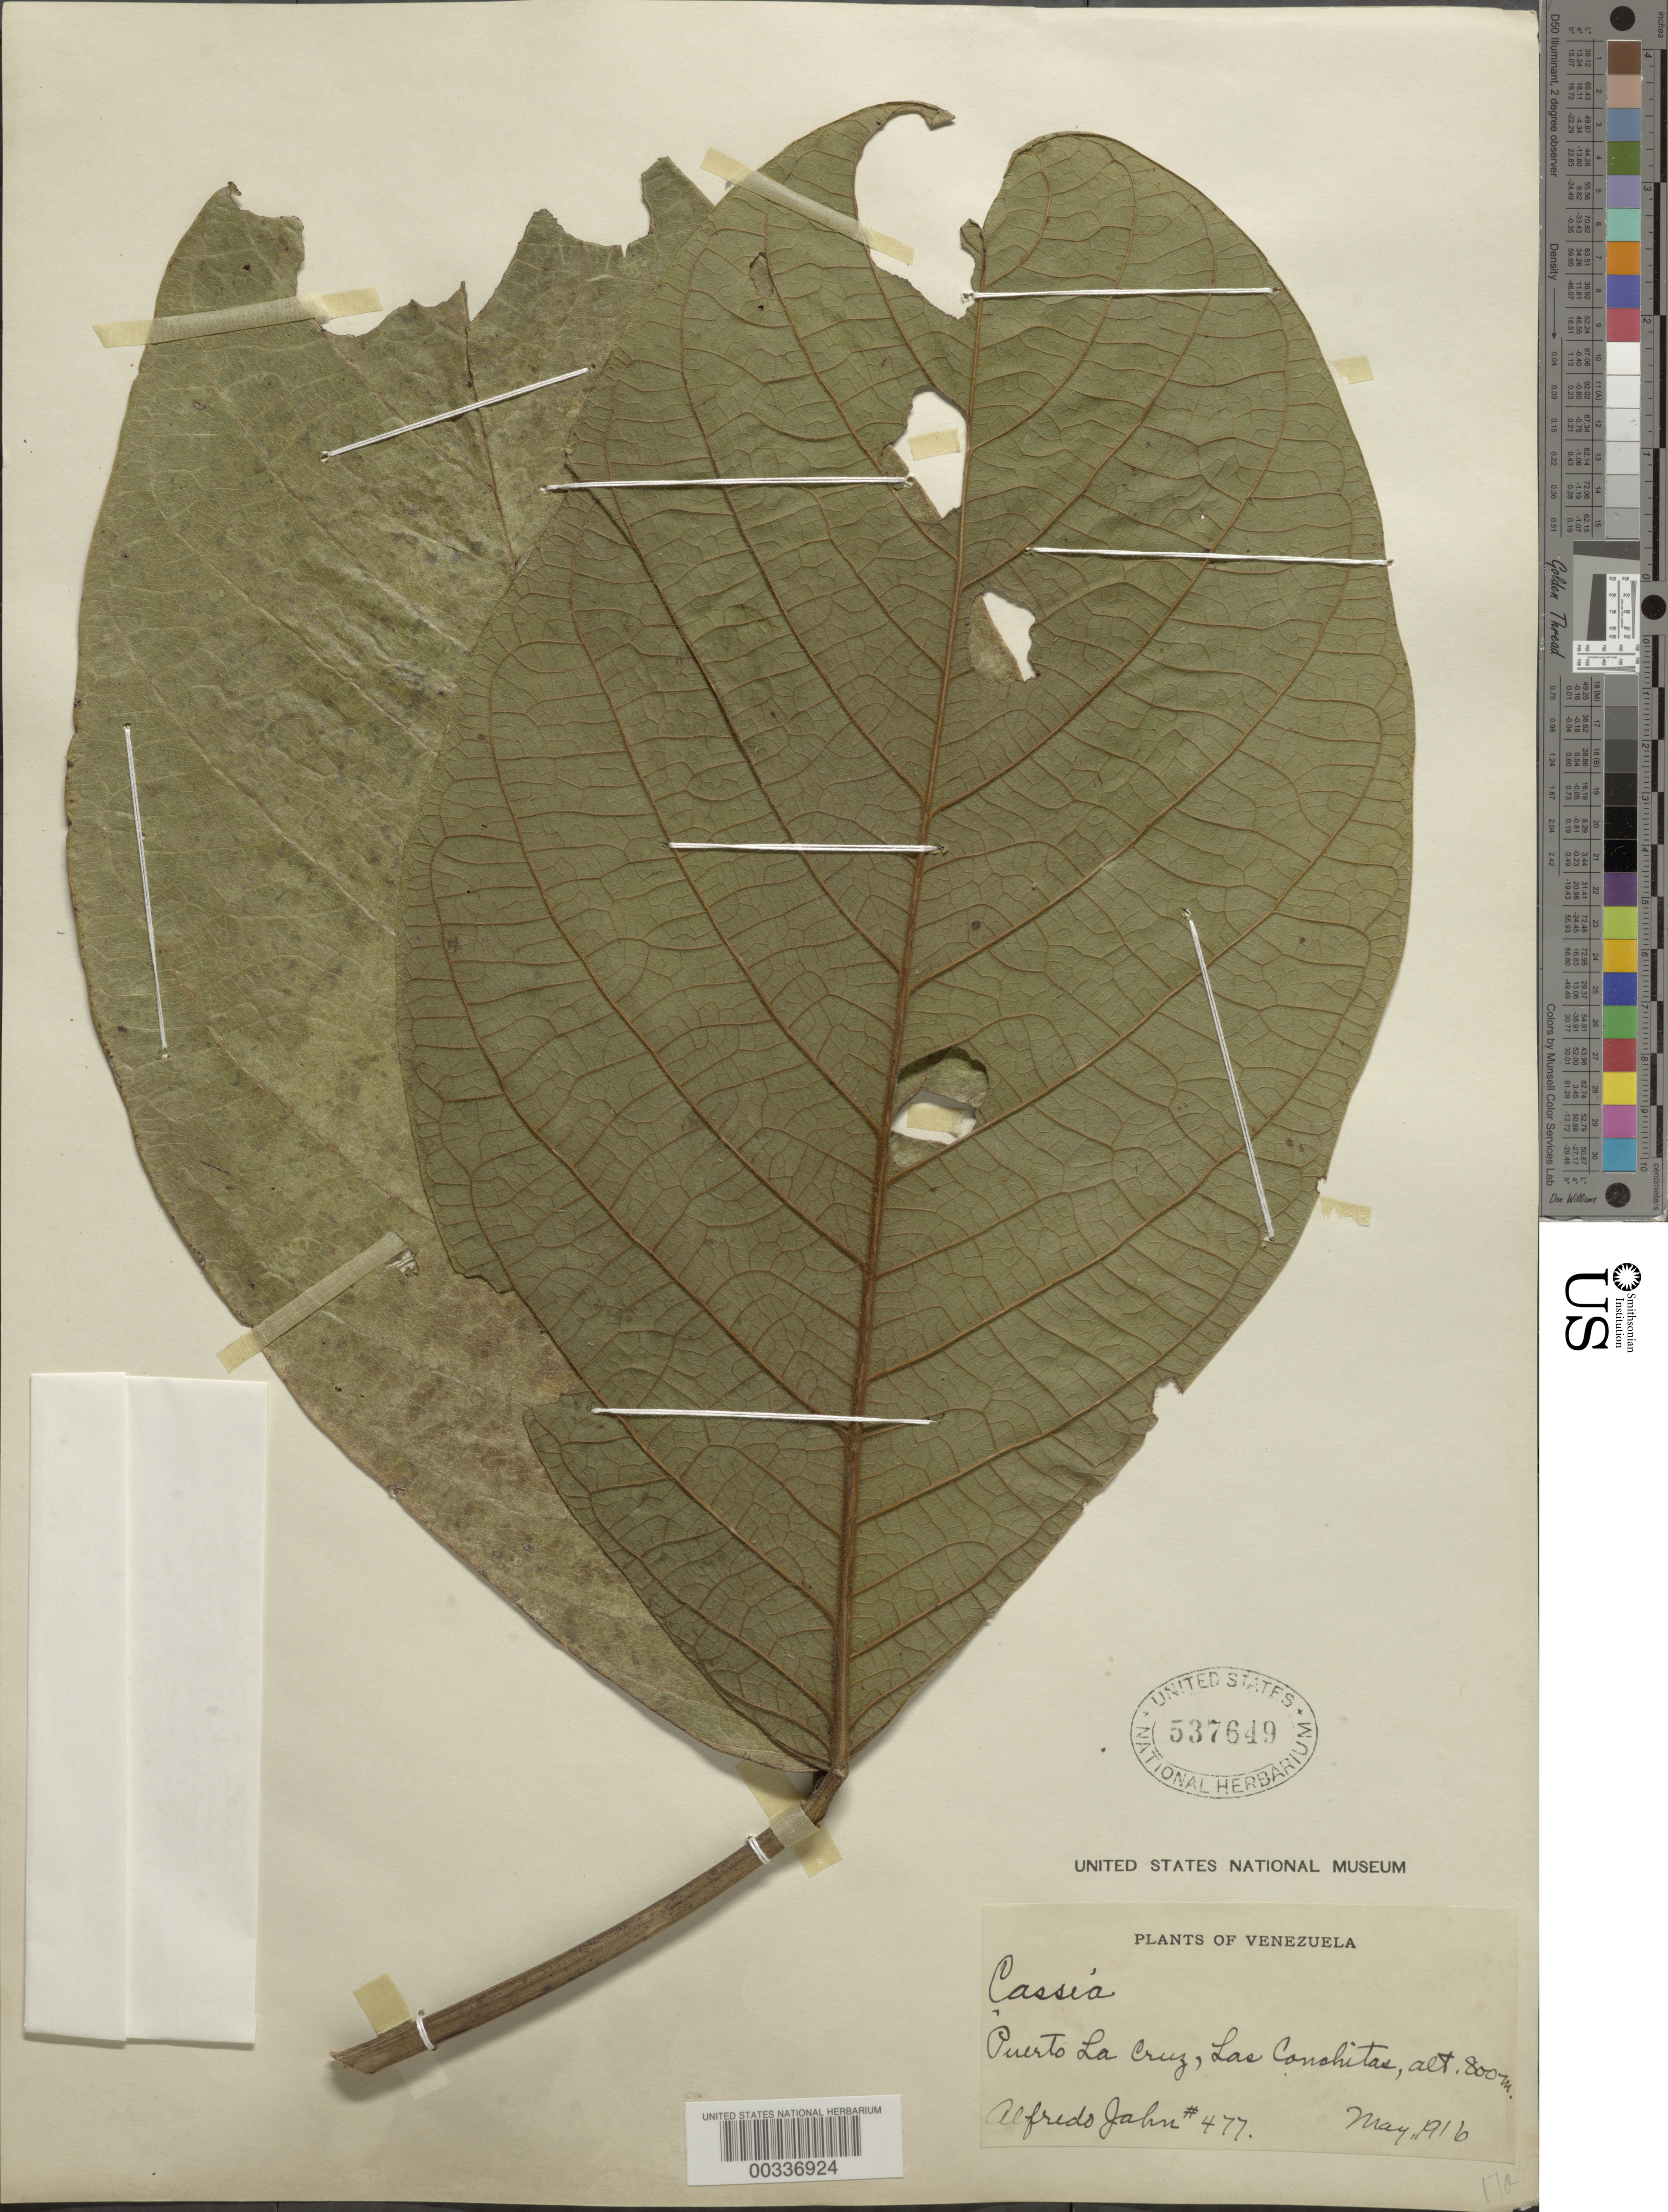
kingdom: Plantae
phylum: Tracheophyta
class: Magnoliopsida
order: Fabales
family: Fabaceae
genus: Senna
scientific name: Senna macrophylla var. gigantifolia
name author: (Britton & Killip) H.S. Irwin & Barneby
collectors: A. Jahn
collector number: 477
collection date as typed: May 1916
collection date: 1916-05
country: Venezuela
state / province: Anzoategui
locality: Puerto la cruz, la conchitas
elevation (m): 800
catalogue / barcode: US 537649